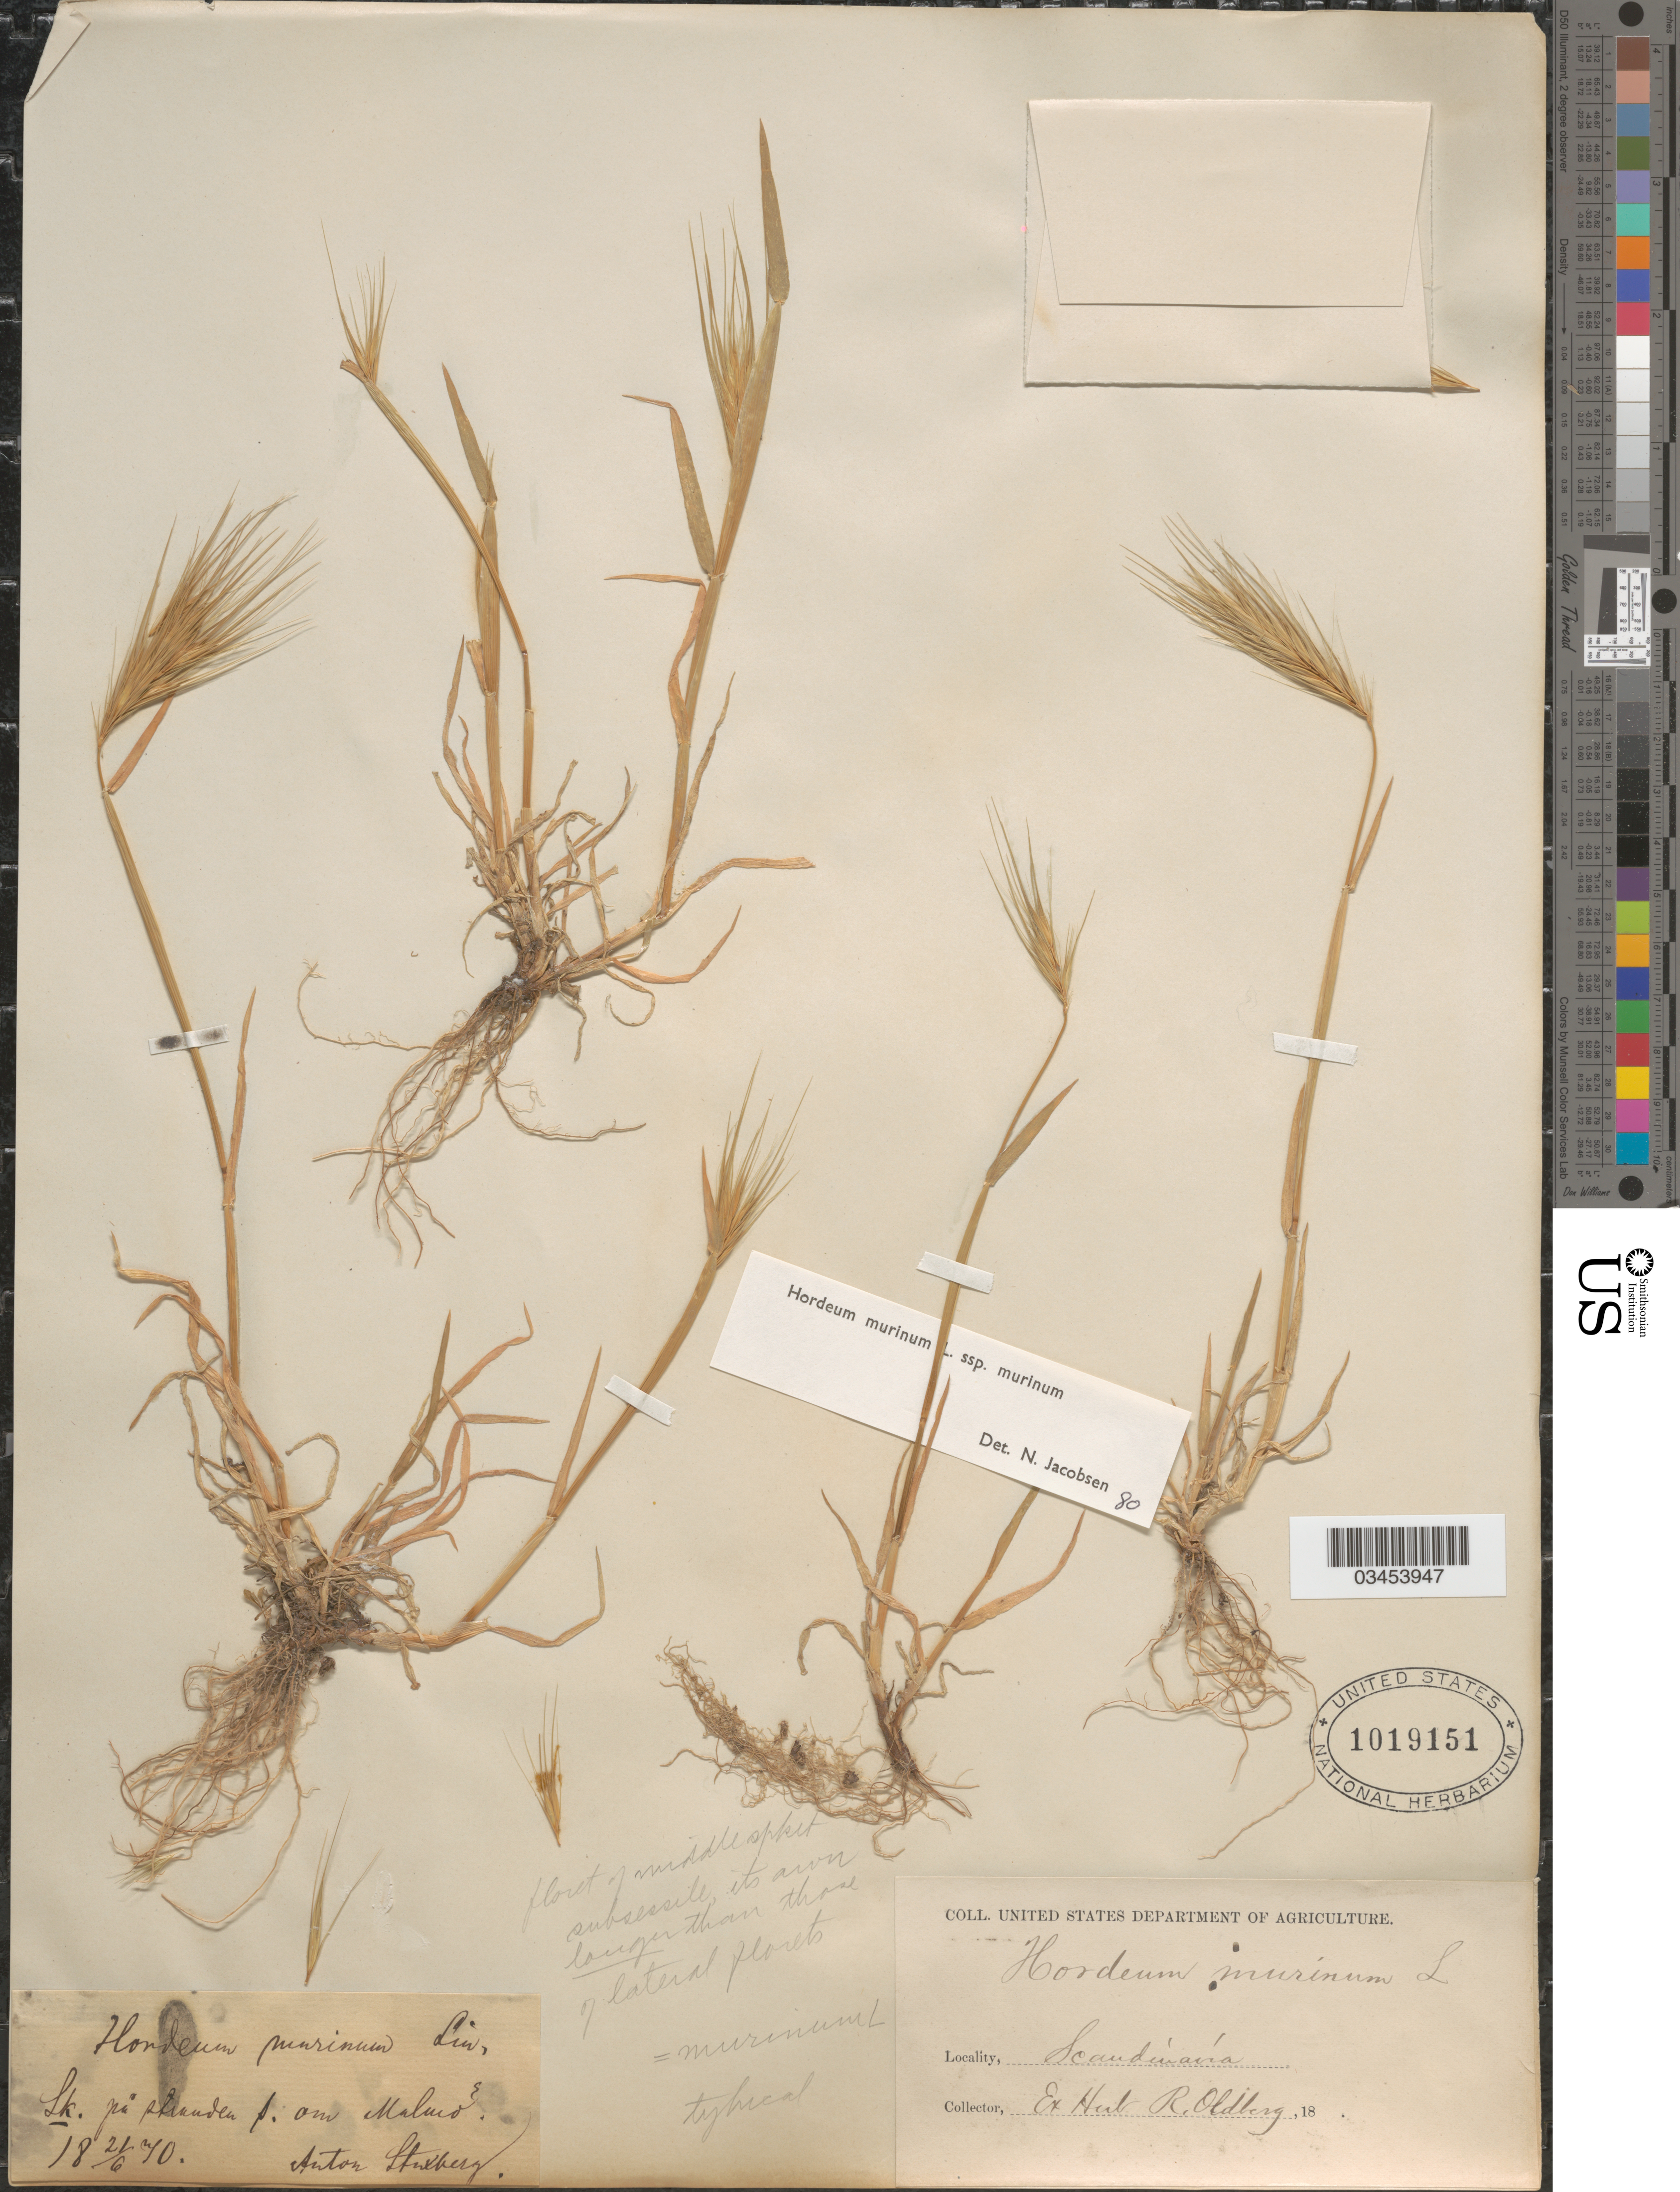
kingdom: Plantae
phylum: Tracheophyta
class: Liliopsida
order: Poales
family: Poaceae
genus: Hordeum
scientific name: Hordeum murinum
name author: L.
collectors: A. Struxberg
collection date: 1870-06-21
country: Sweden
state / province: Skåne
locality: Sk. på stranden S. om Malmõ. Scandinavia.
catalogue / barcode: US 1019151